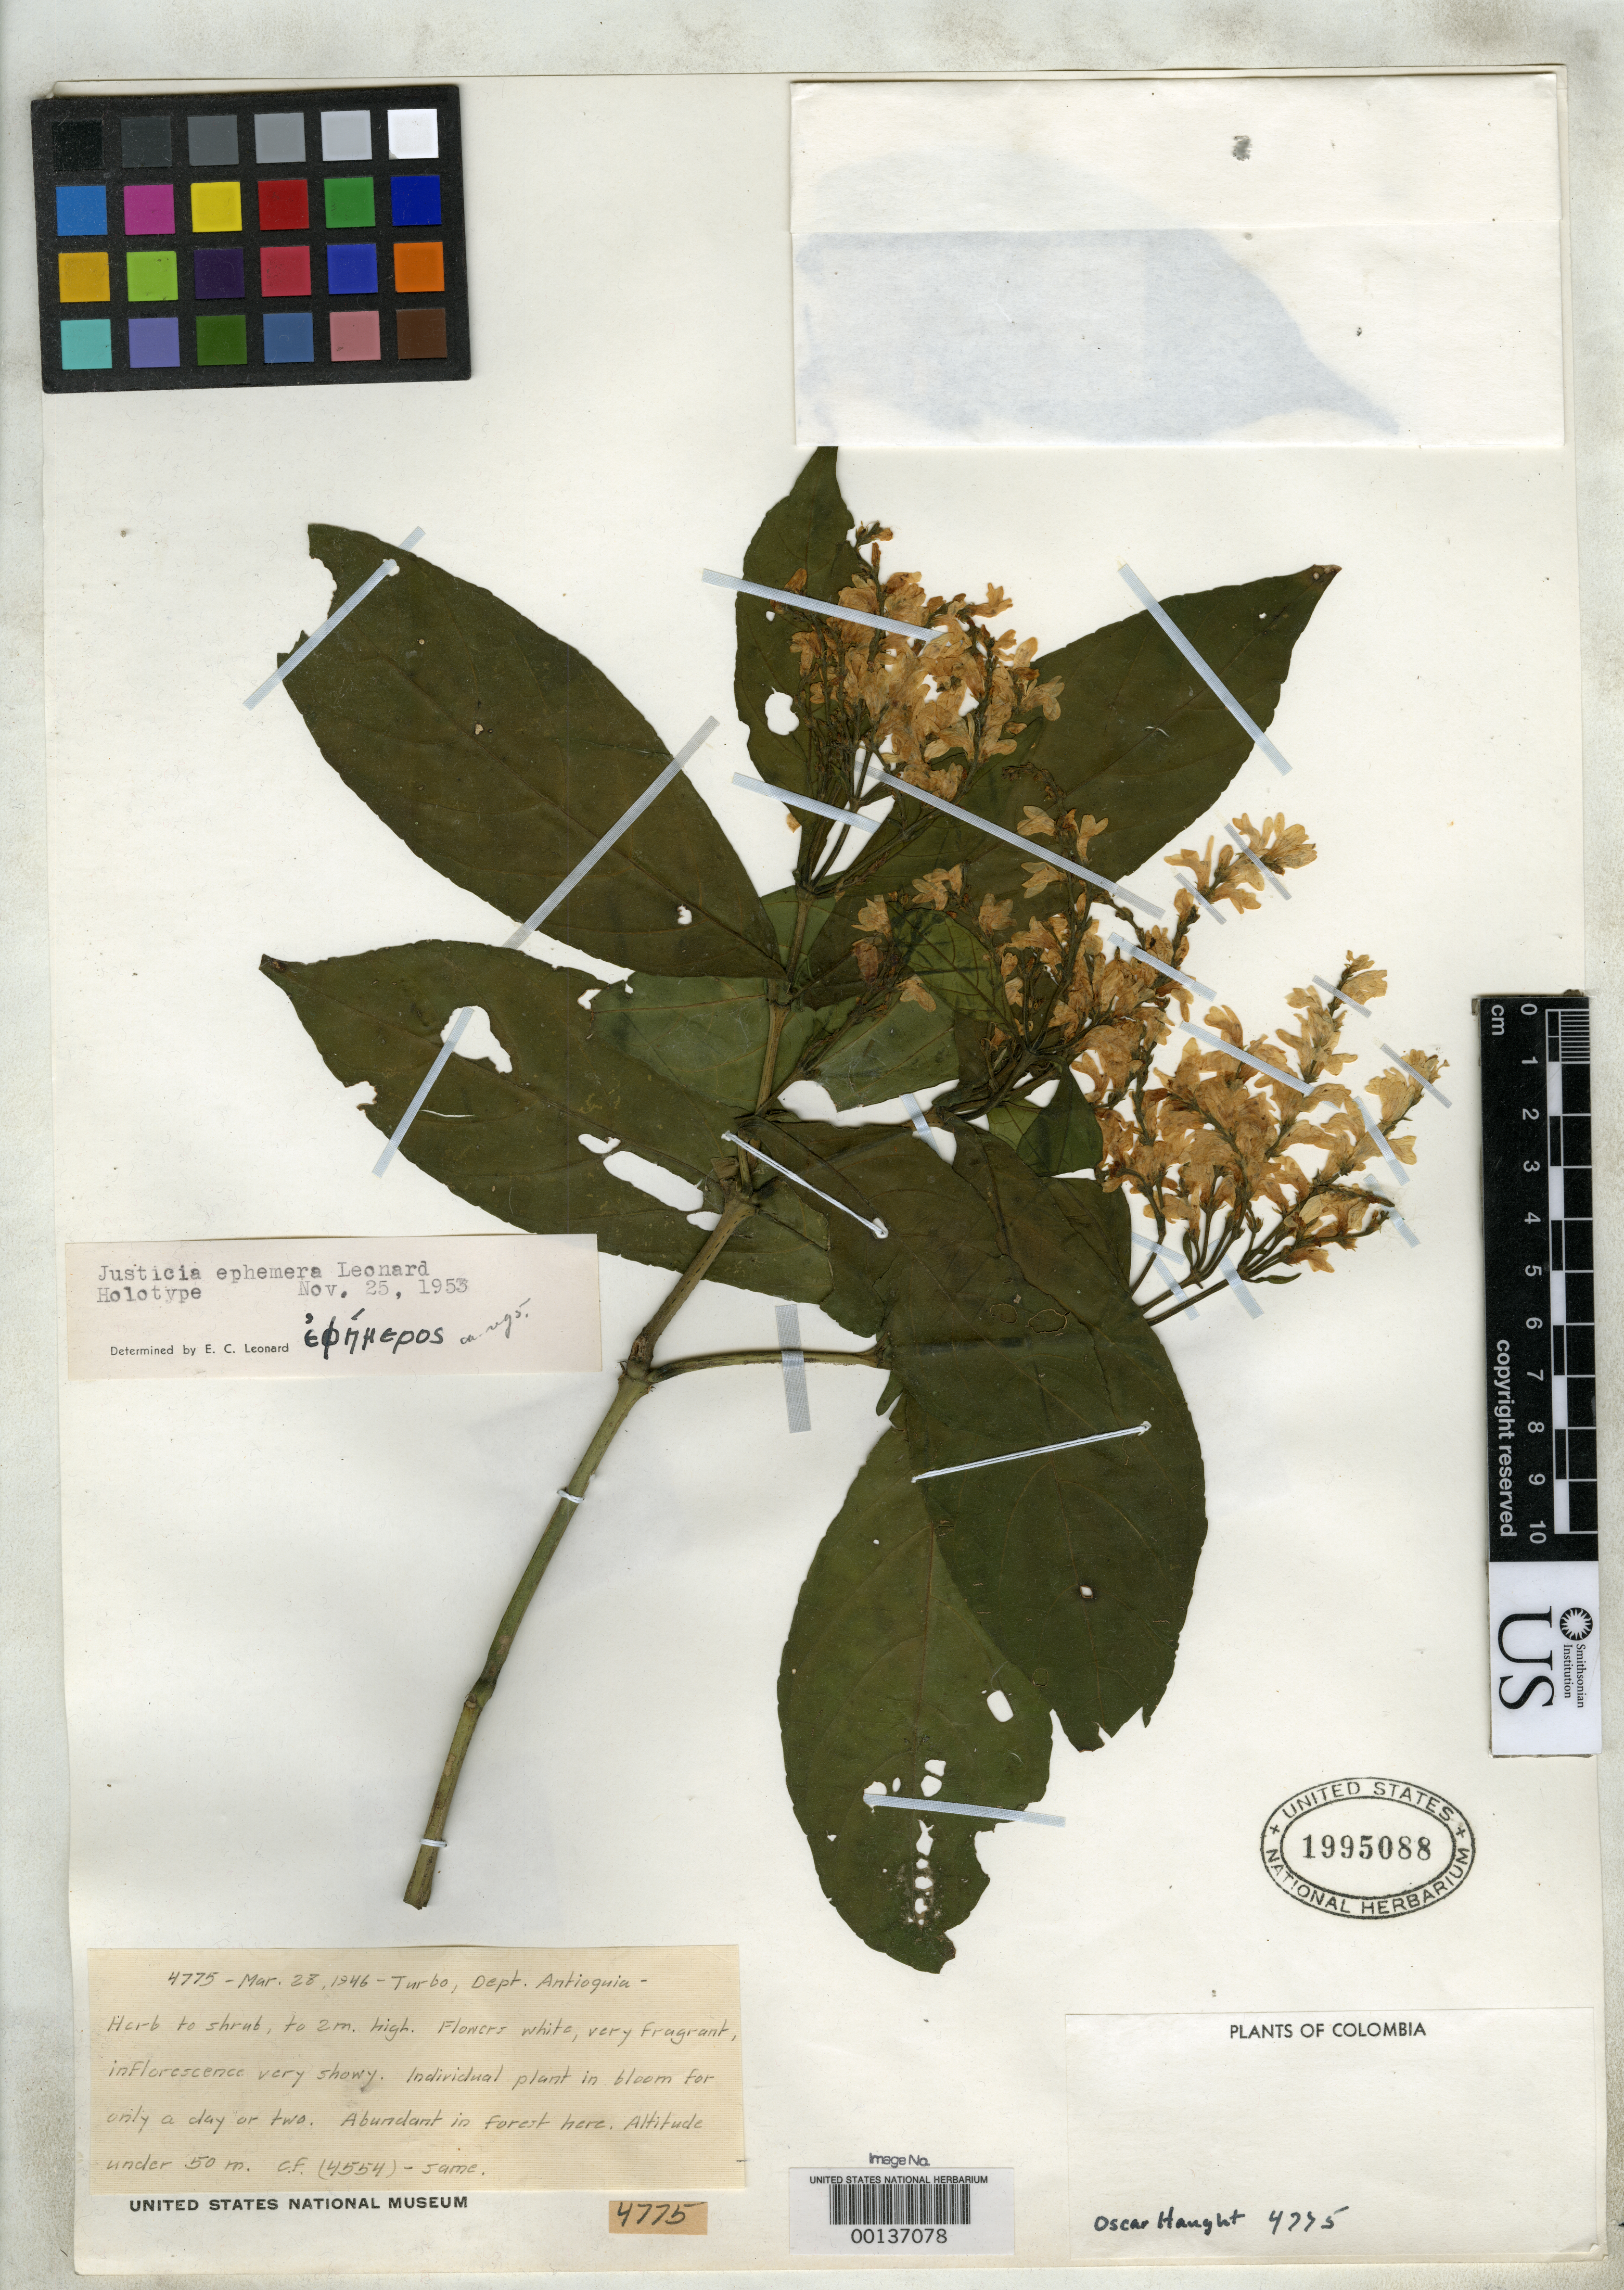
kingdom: Plantae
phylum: Tracheophyta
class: Magnoliopsida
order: Lamiales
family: Acanthaceae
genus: Justicia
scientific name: Justicia ephemera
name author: Leonard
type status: Holotype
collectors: O. L. Haught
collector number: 4775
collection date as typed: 23 Mar 1946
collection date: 1946-03-23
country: Colombia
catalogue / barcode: US 1995088